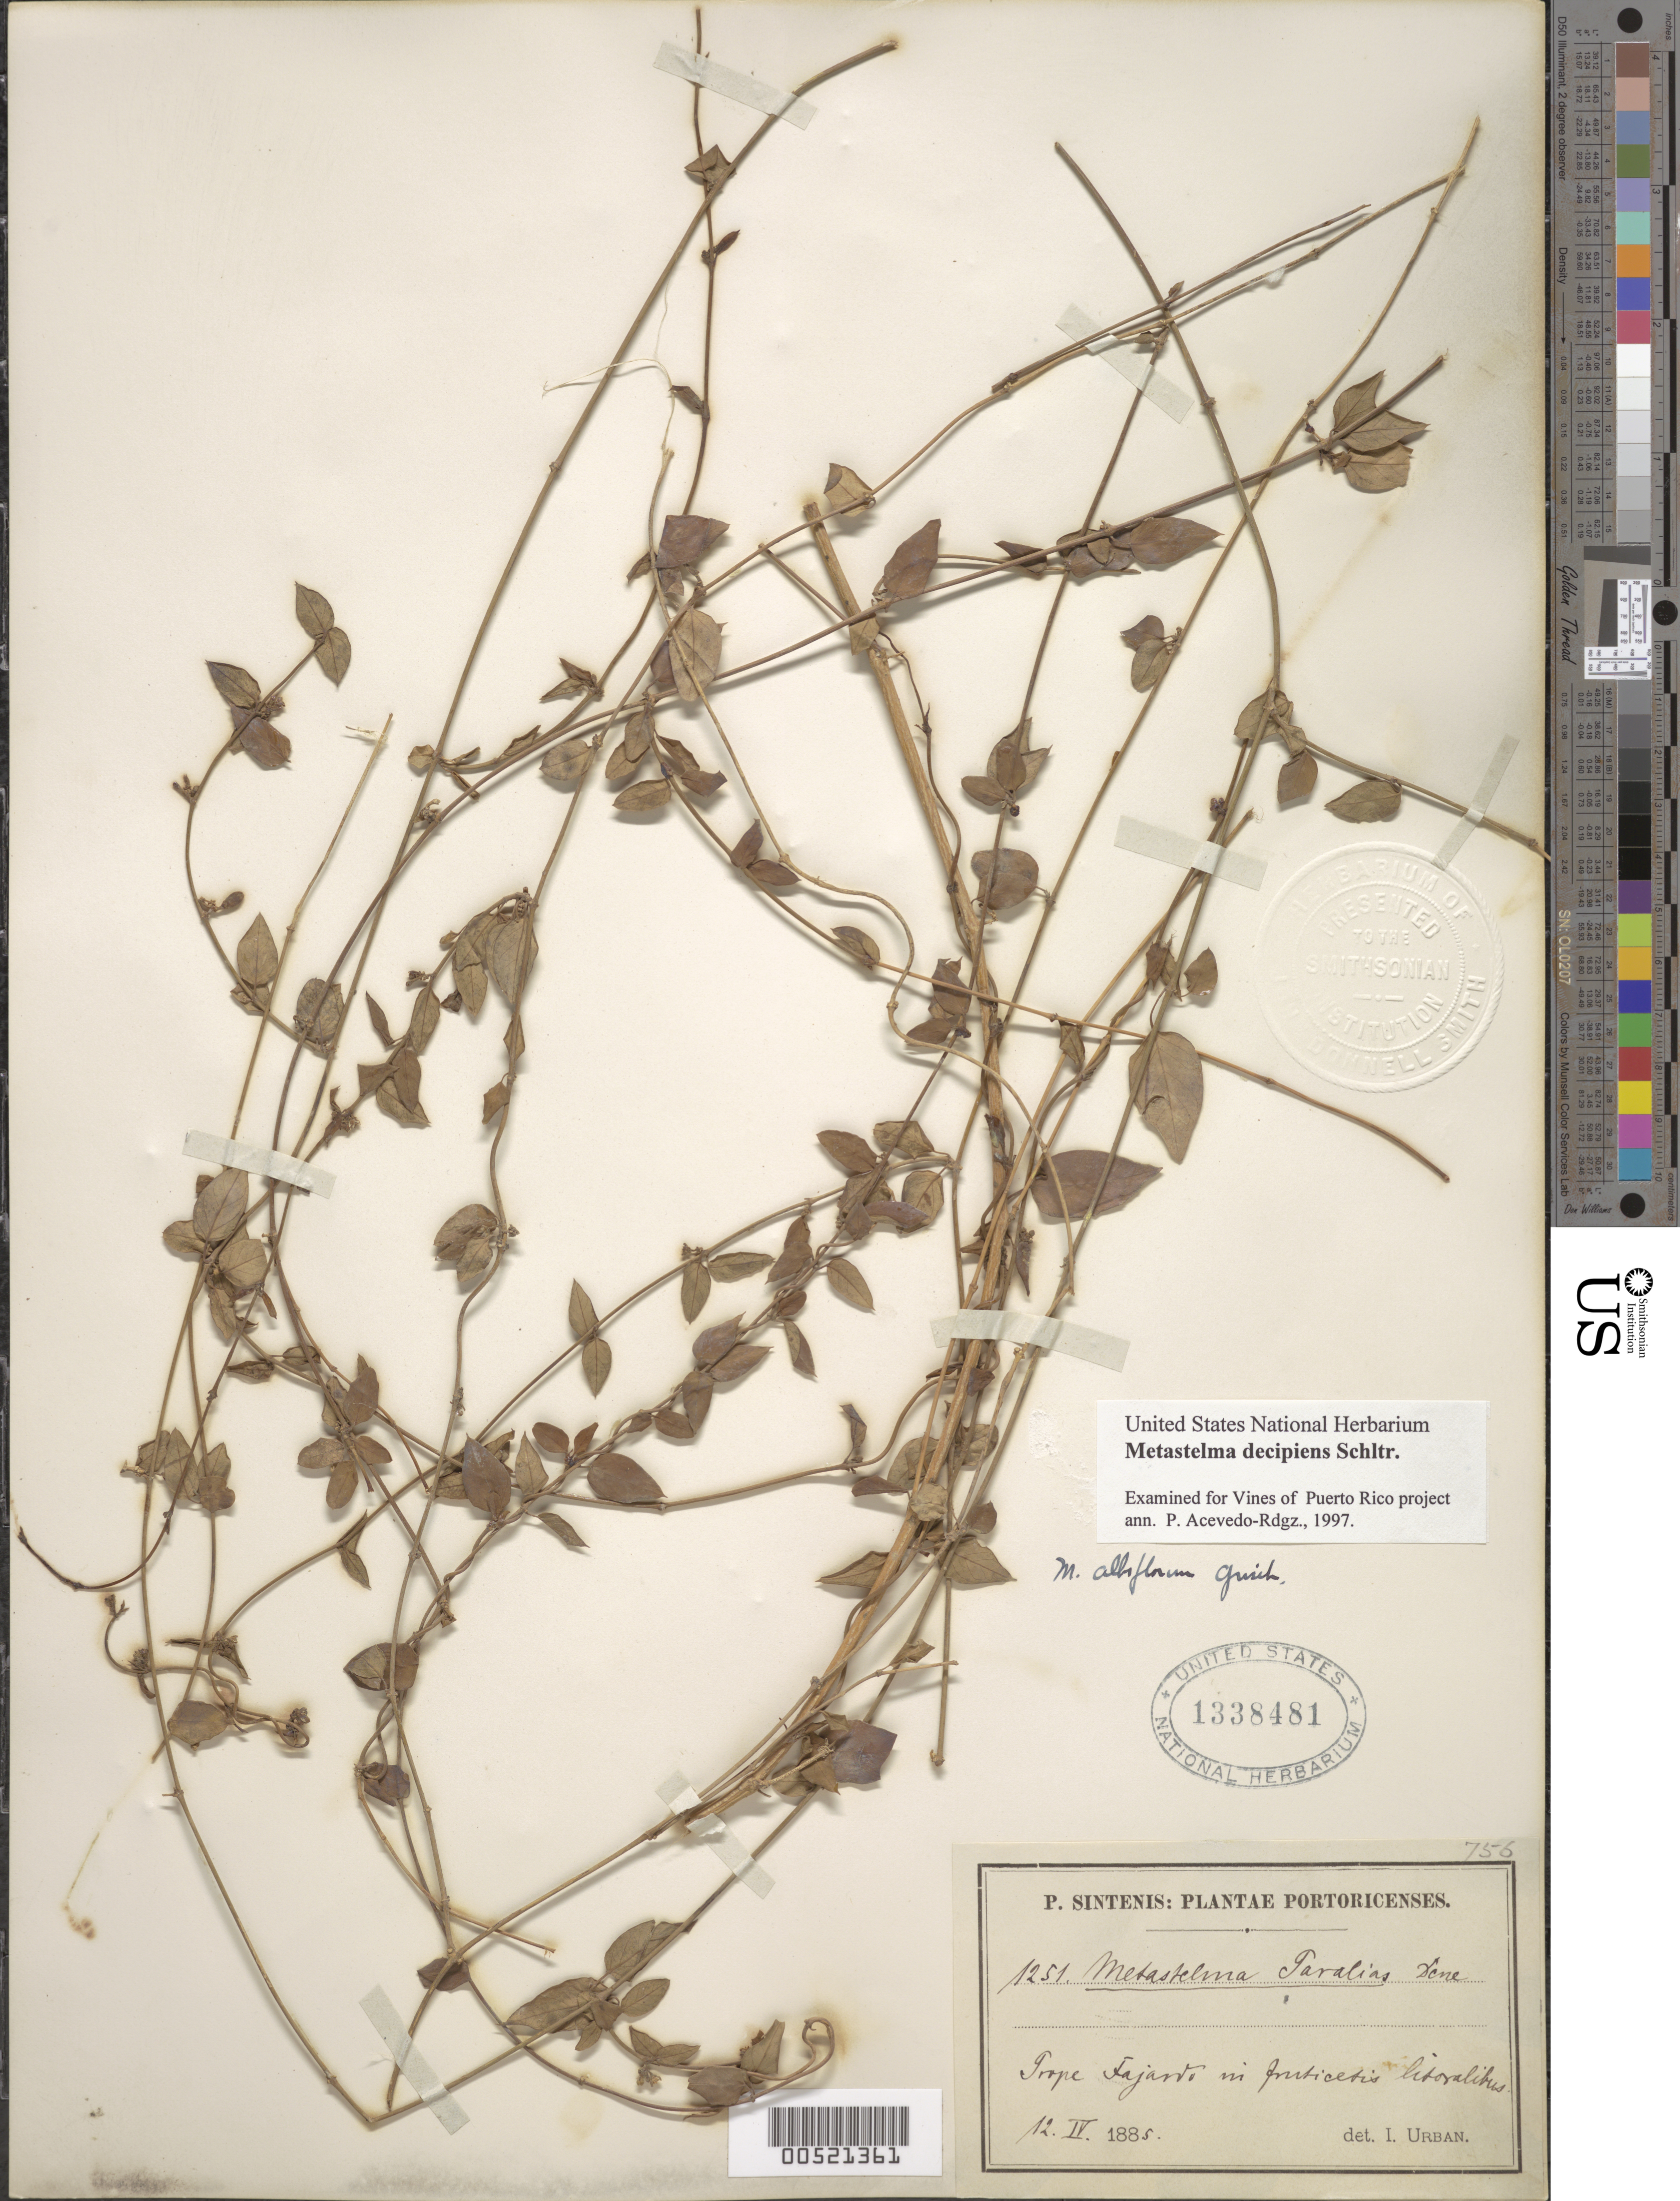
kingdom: Plantae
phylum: Tracheophyta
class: Magnoliopsida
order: Gentianales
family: Apocynaceae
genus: Metastelma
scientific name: Metastelma decipiens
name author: Schltr.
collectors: P. Sintenis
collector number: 1251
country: Puerto Rico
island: Greater Antilles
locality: Fajardo, in coastal scrub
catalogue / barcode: US 1338481